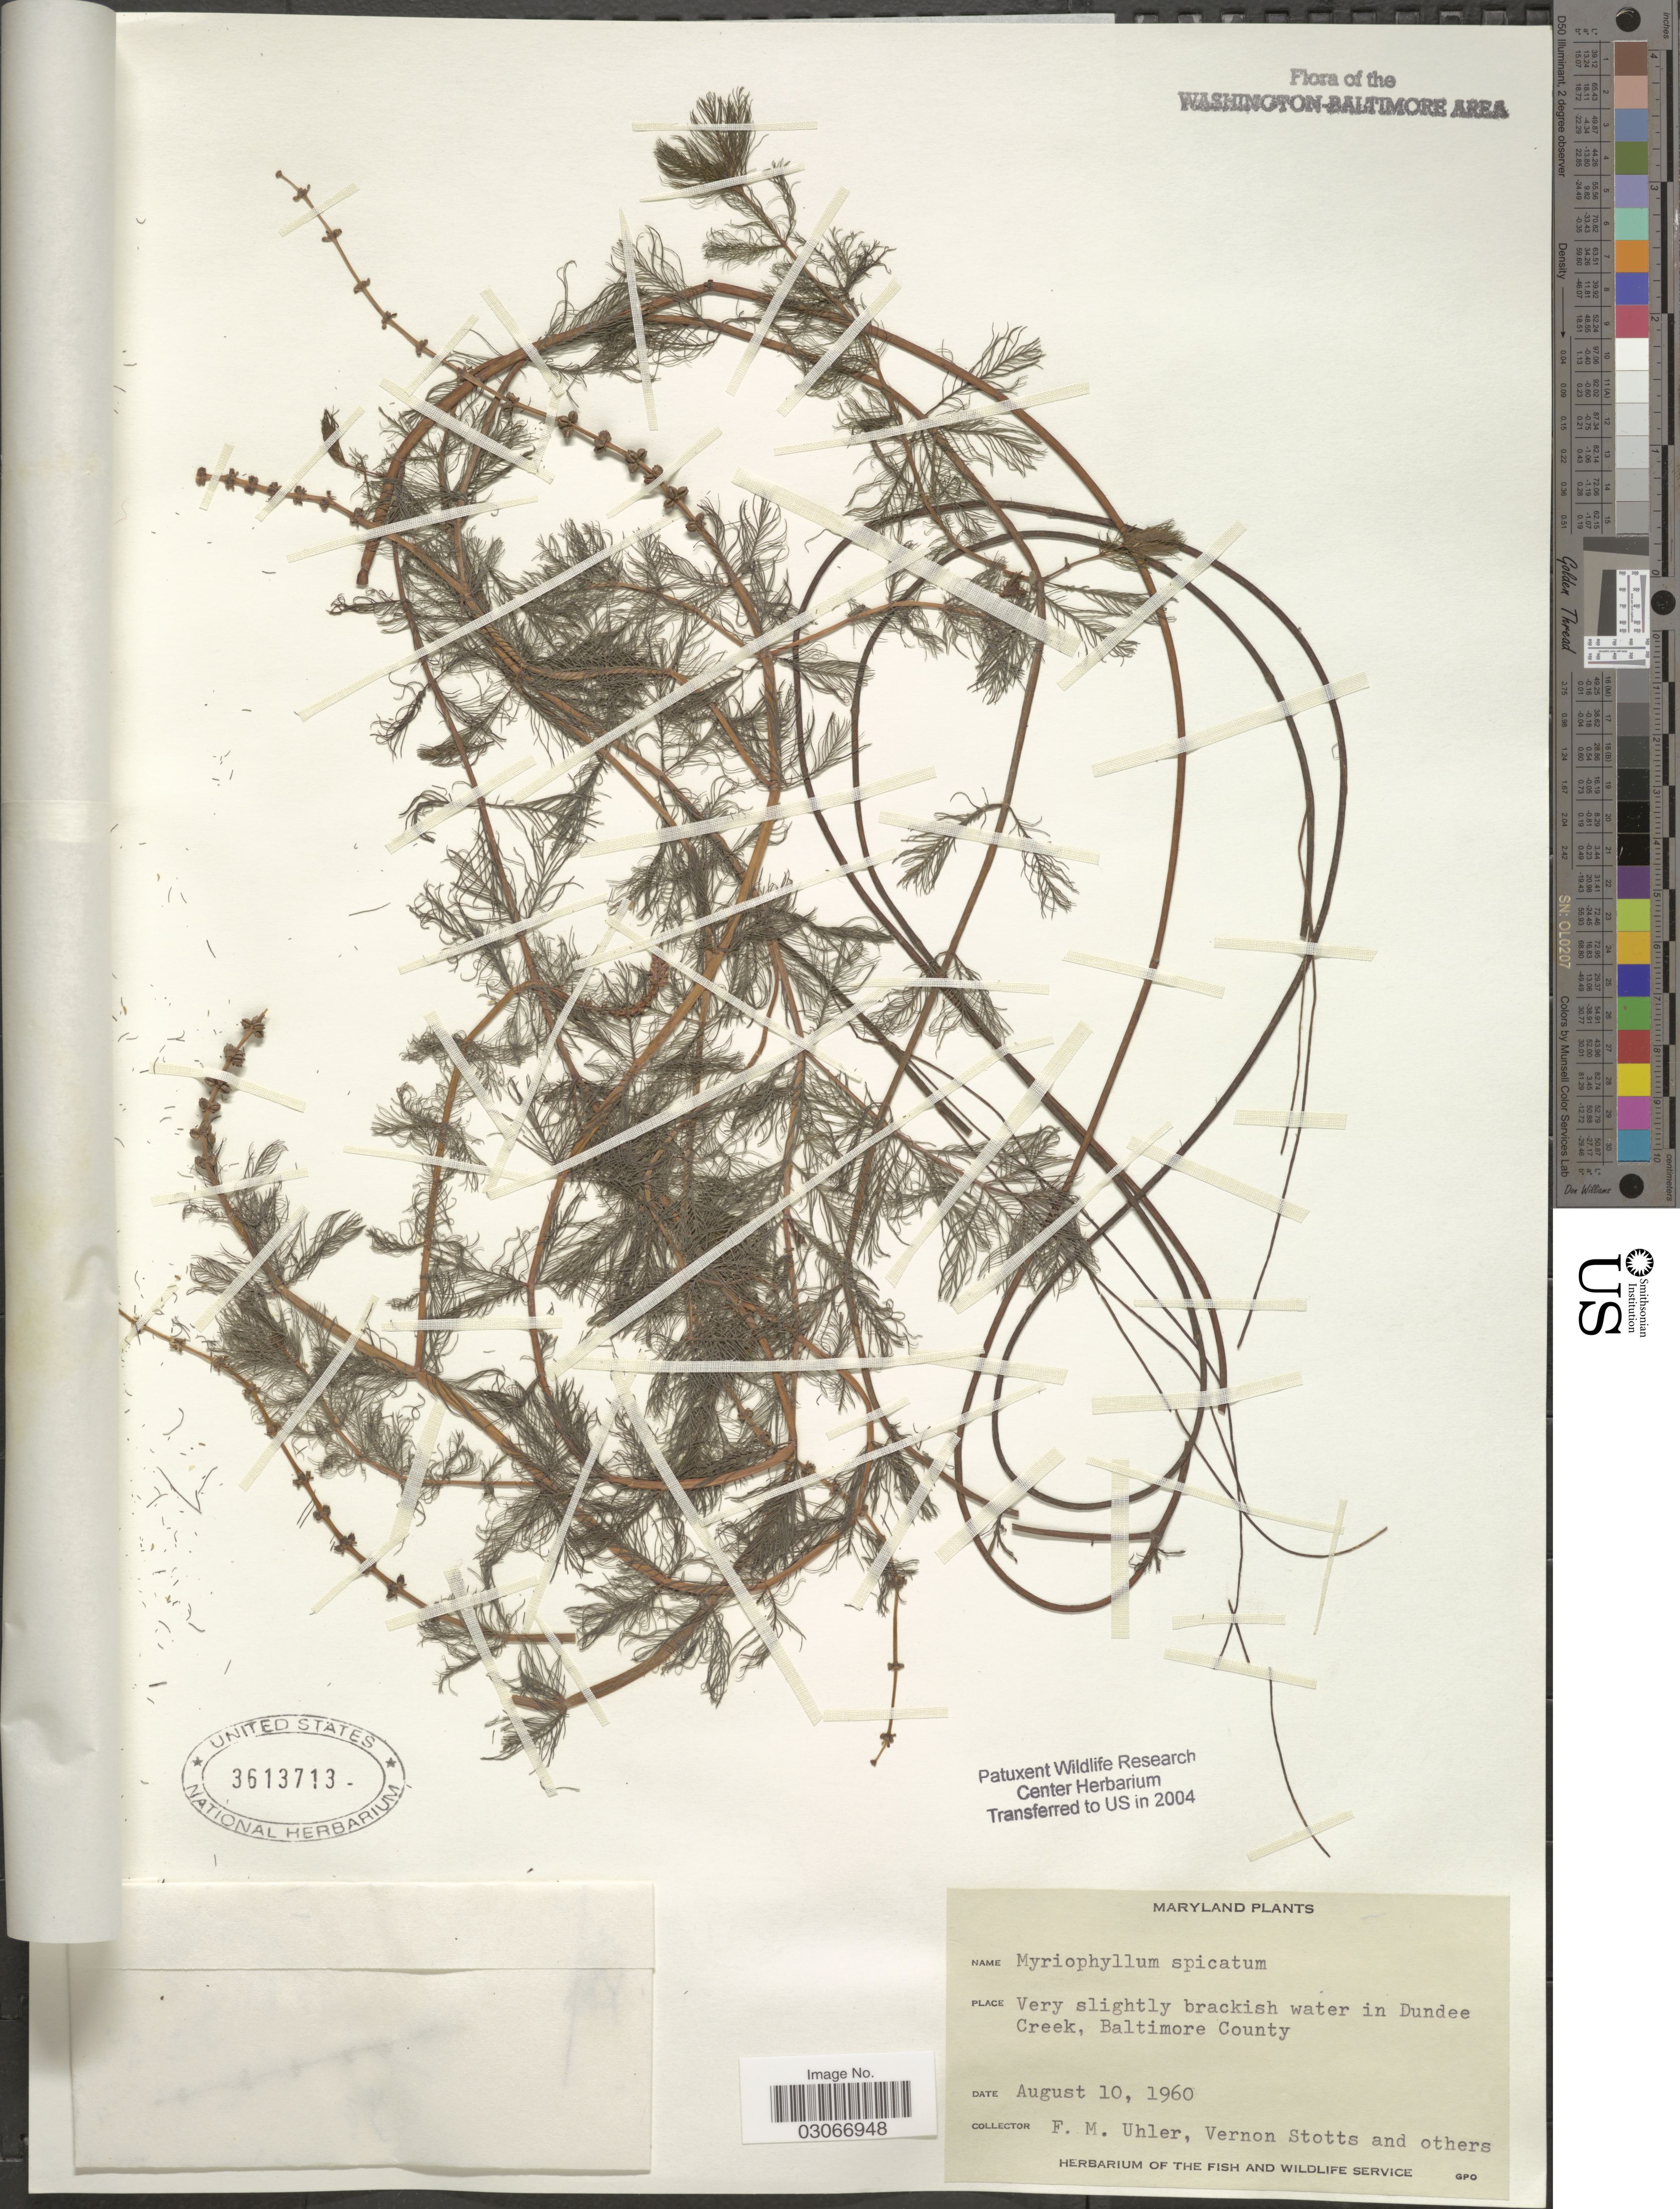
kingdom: Plantae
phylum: Tracheophyta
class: Magnoliopsida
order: Saxifragales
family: Haloragaceae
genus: Myriophyllum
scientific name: Myriophyllum spicatum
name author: L.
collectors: F. M. Uhler, V. Stotts & et al.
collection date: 1960-08-10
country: United States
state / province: Maryland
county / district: Baltimore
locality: Very slightly brackish water in Dundee Creek, Baltimore County.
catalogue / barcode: US 3613713